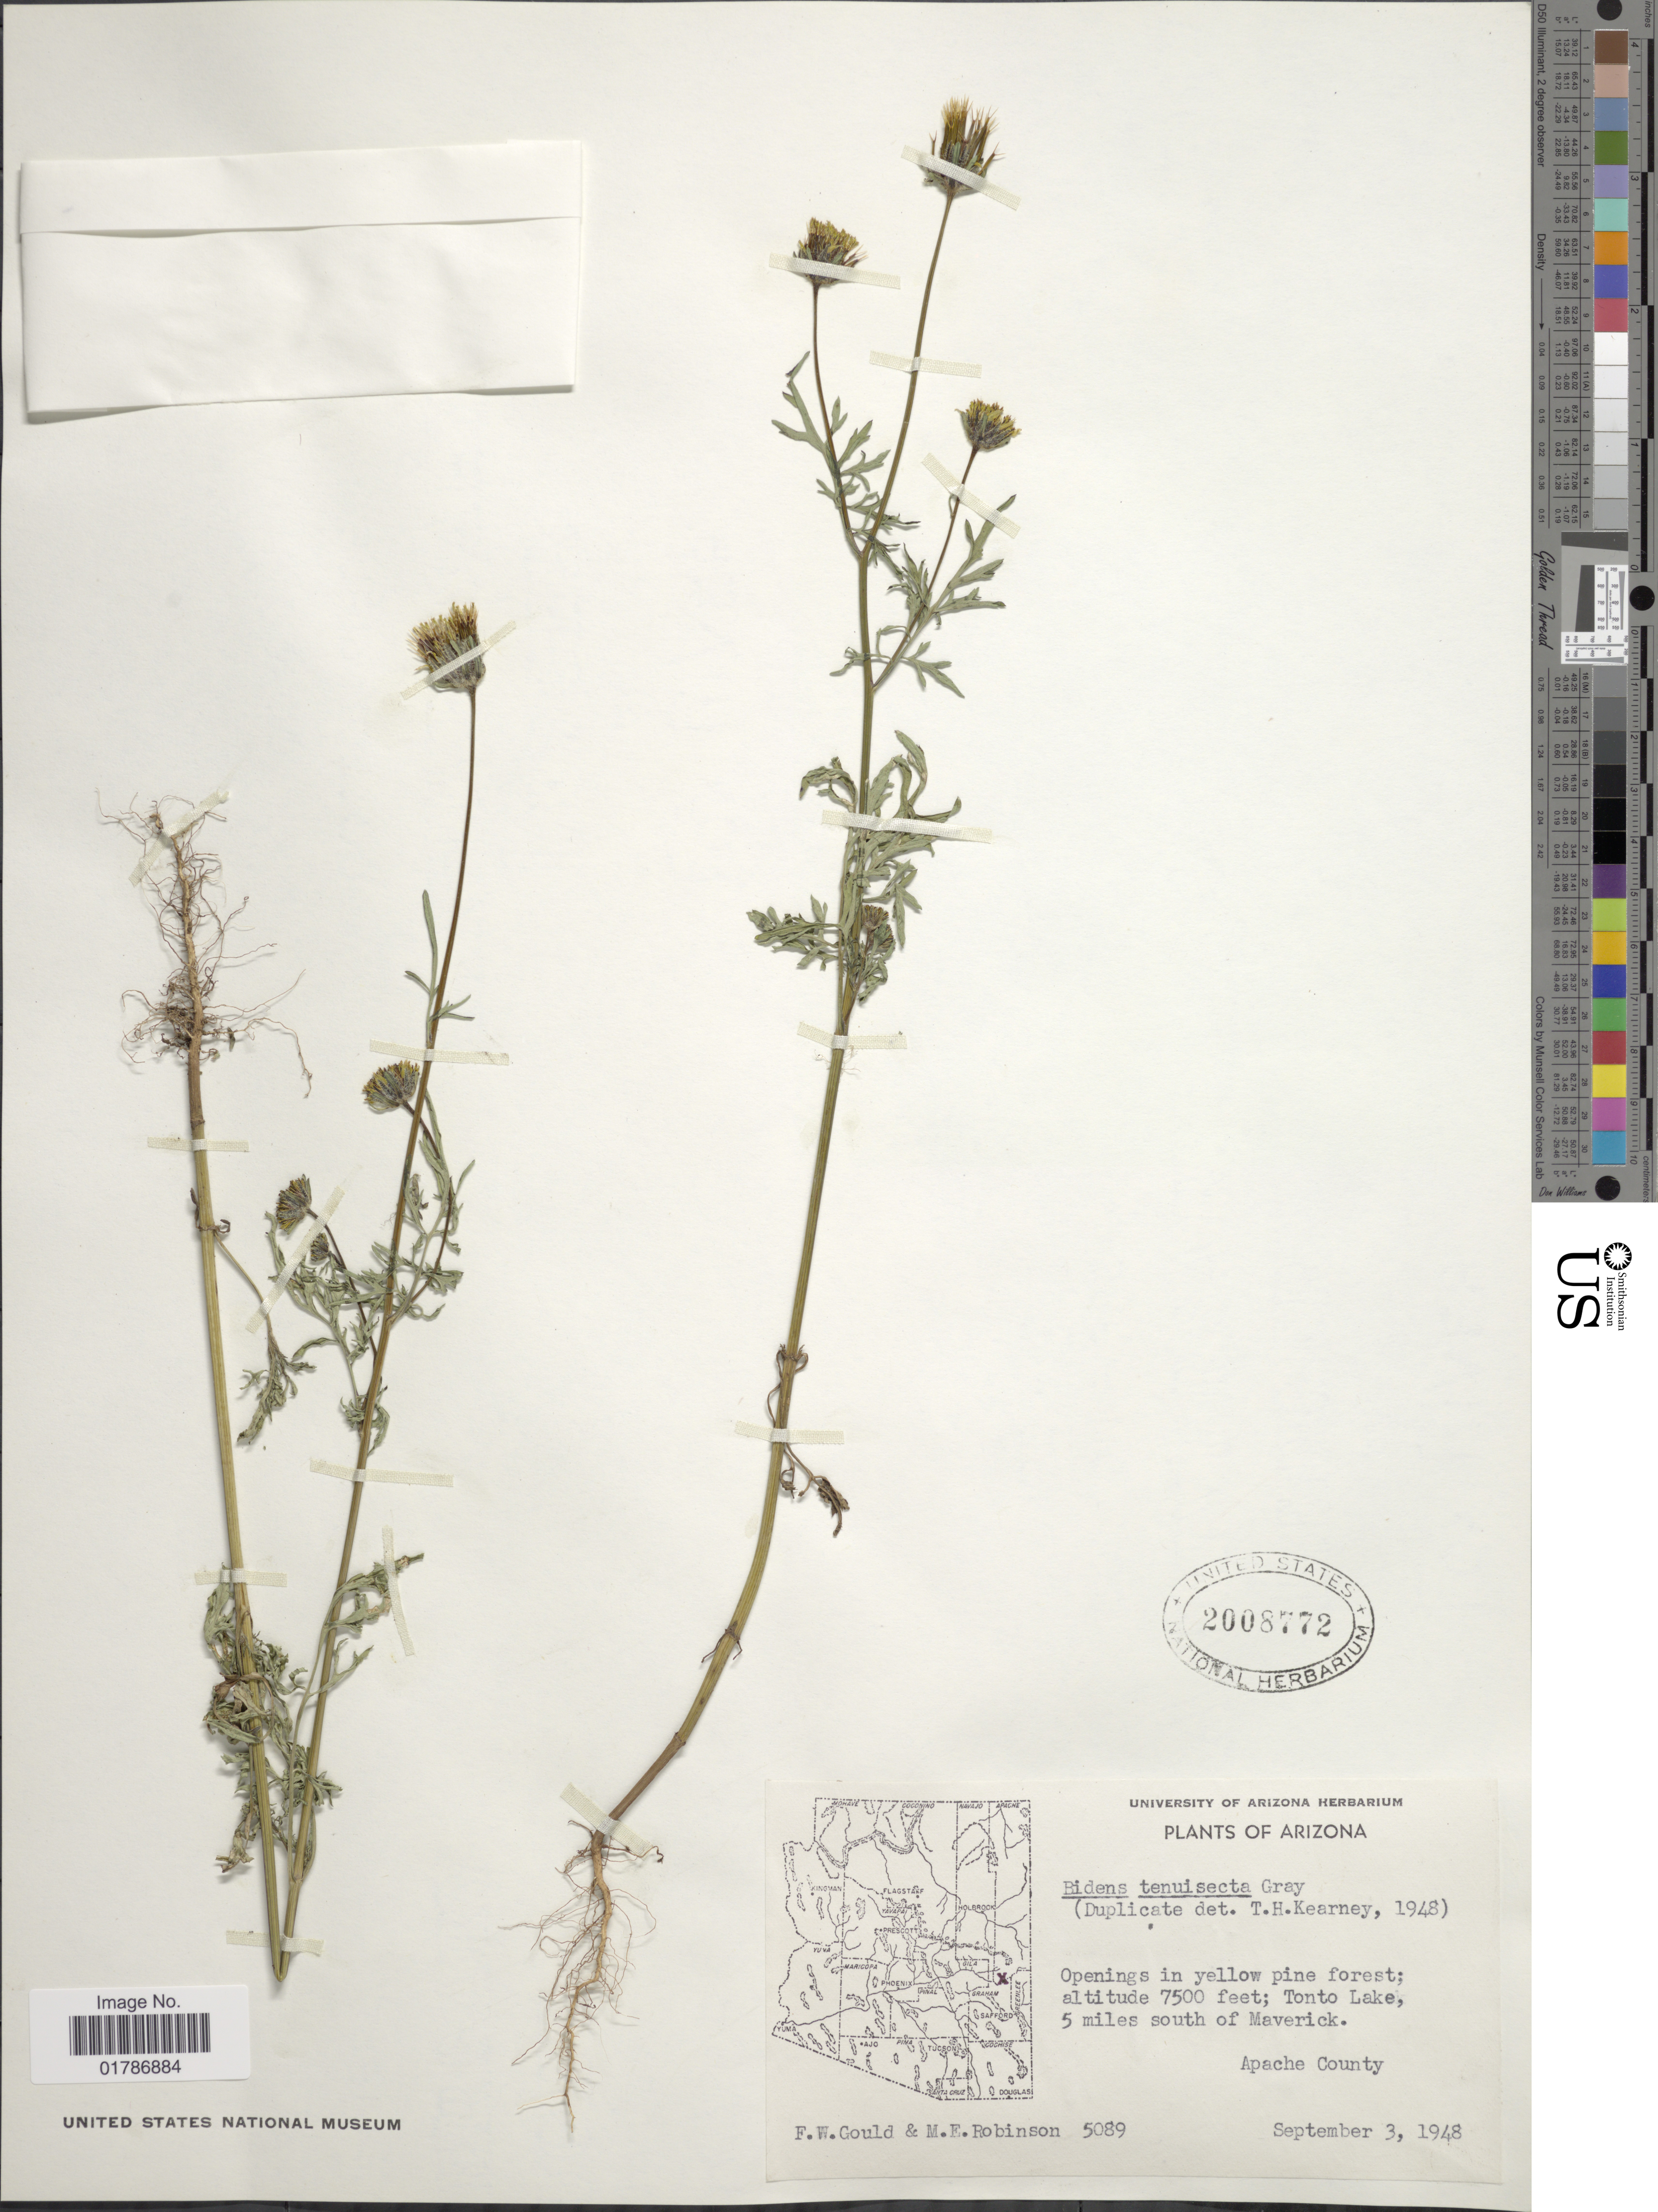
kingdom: Plantae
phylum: Tracheophyta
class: Magnoliopsida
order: Asterales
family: Asteraceae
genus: Bidens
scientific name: Bidens tenuisecta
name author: A. Gray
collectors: F. W. Gould & M. E. Robinson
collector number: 5089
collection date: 1948-09-03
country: United States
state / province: Arizona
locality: Tonto Lake, 5 miles south of Maverick, Apache County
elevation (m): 2286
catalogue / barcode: US 2008772